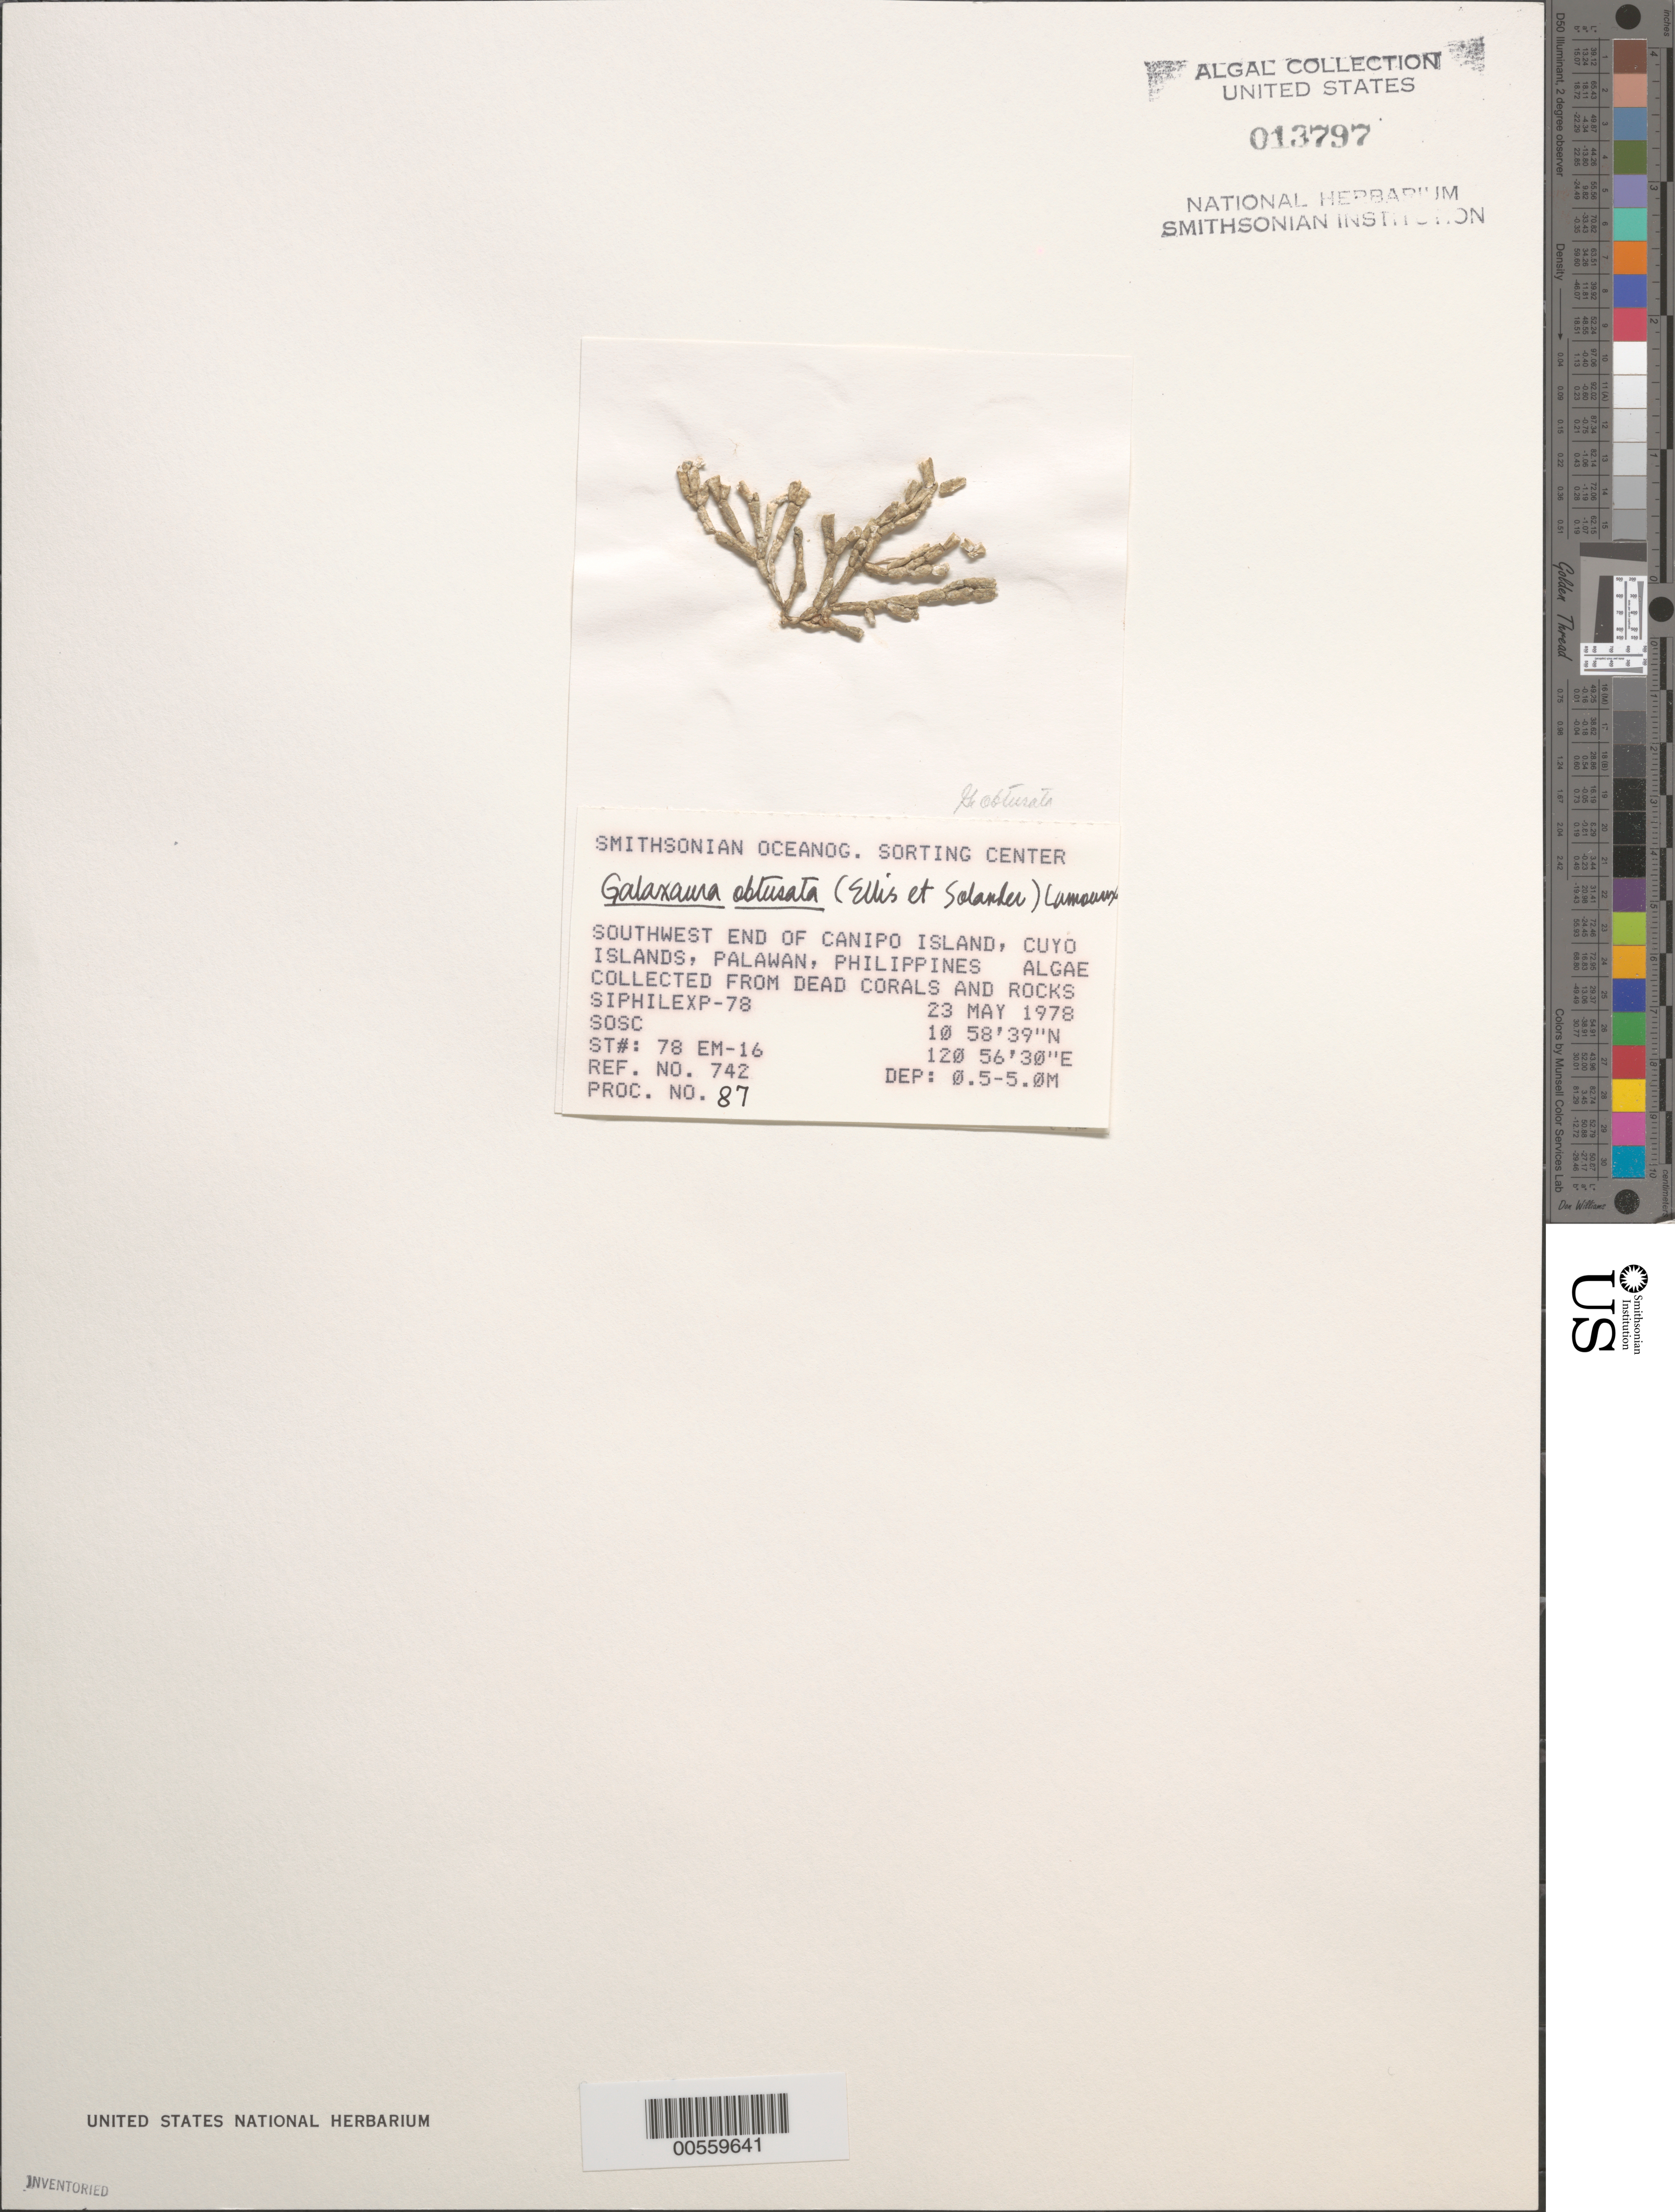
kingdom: Plantae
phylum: Rhodophyta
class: Florideophyceae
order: Nemaliales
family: Galaxauraceae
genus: Dichotomaria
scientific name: Dichotomaria obtusata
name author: (Ellis & Sol.) Lam.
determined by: Algae name updating Project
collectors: SOSC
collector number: Station 78 Em-16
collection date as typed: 23 May 1978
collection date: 1978-05-23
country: Philippines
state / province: Mimaropa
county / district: Palawan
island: Canipo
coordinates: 10 58' 39" N, 120 56' 30" E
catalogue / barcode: US 13797